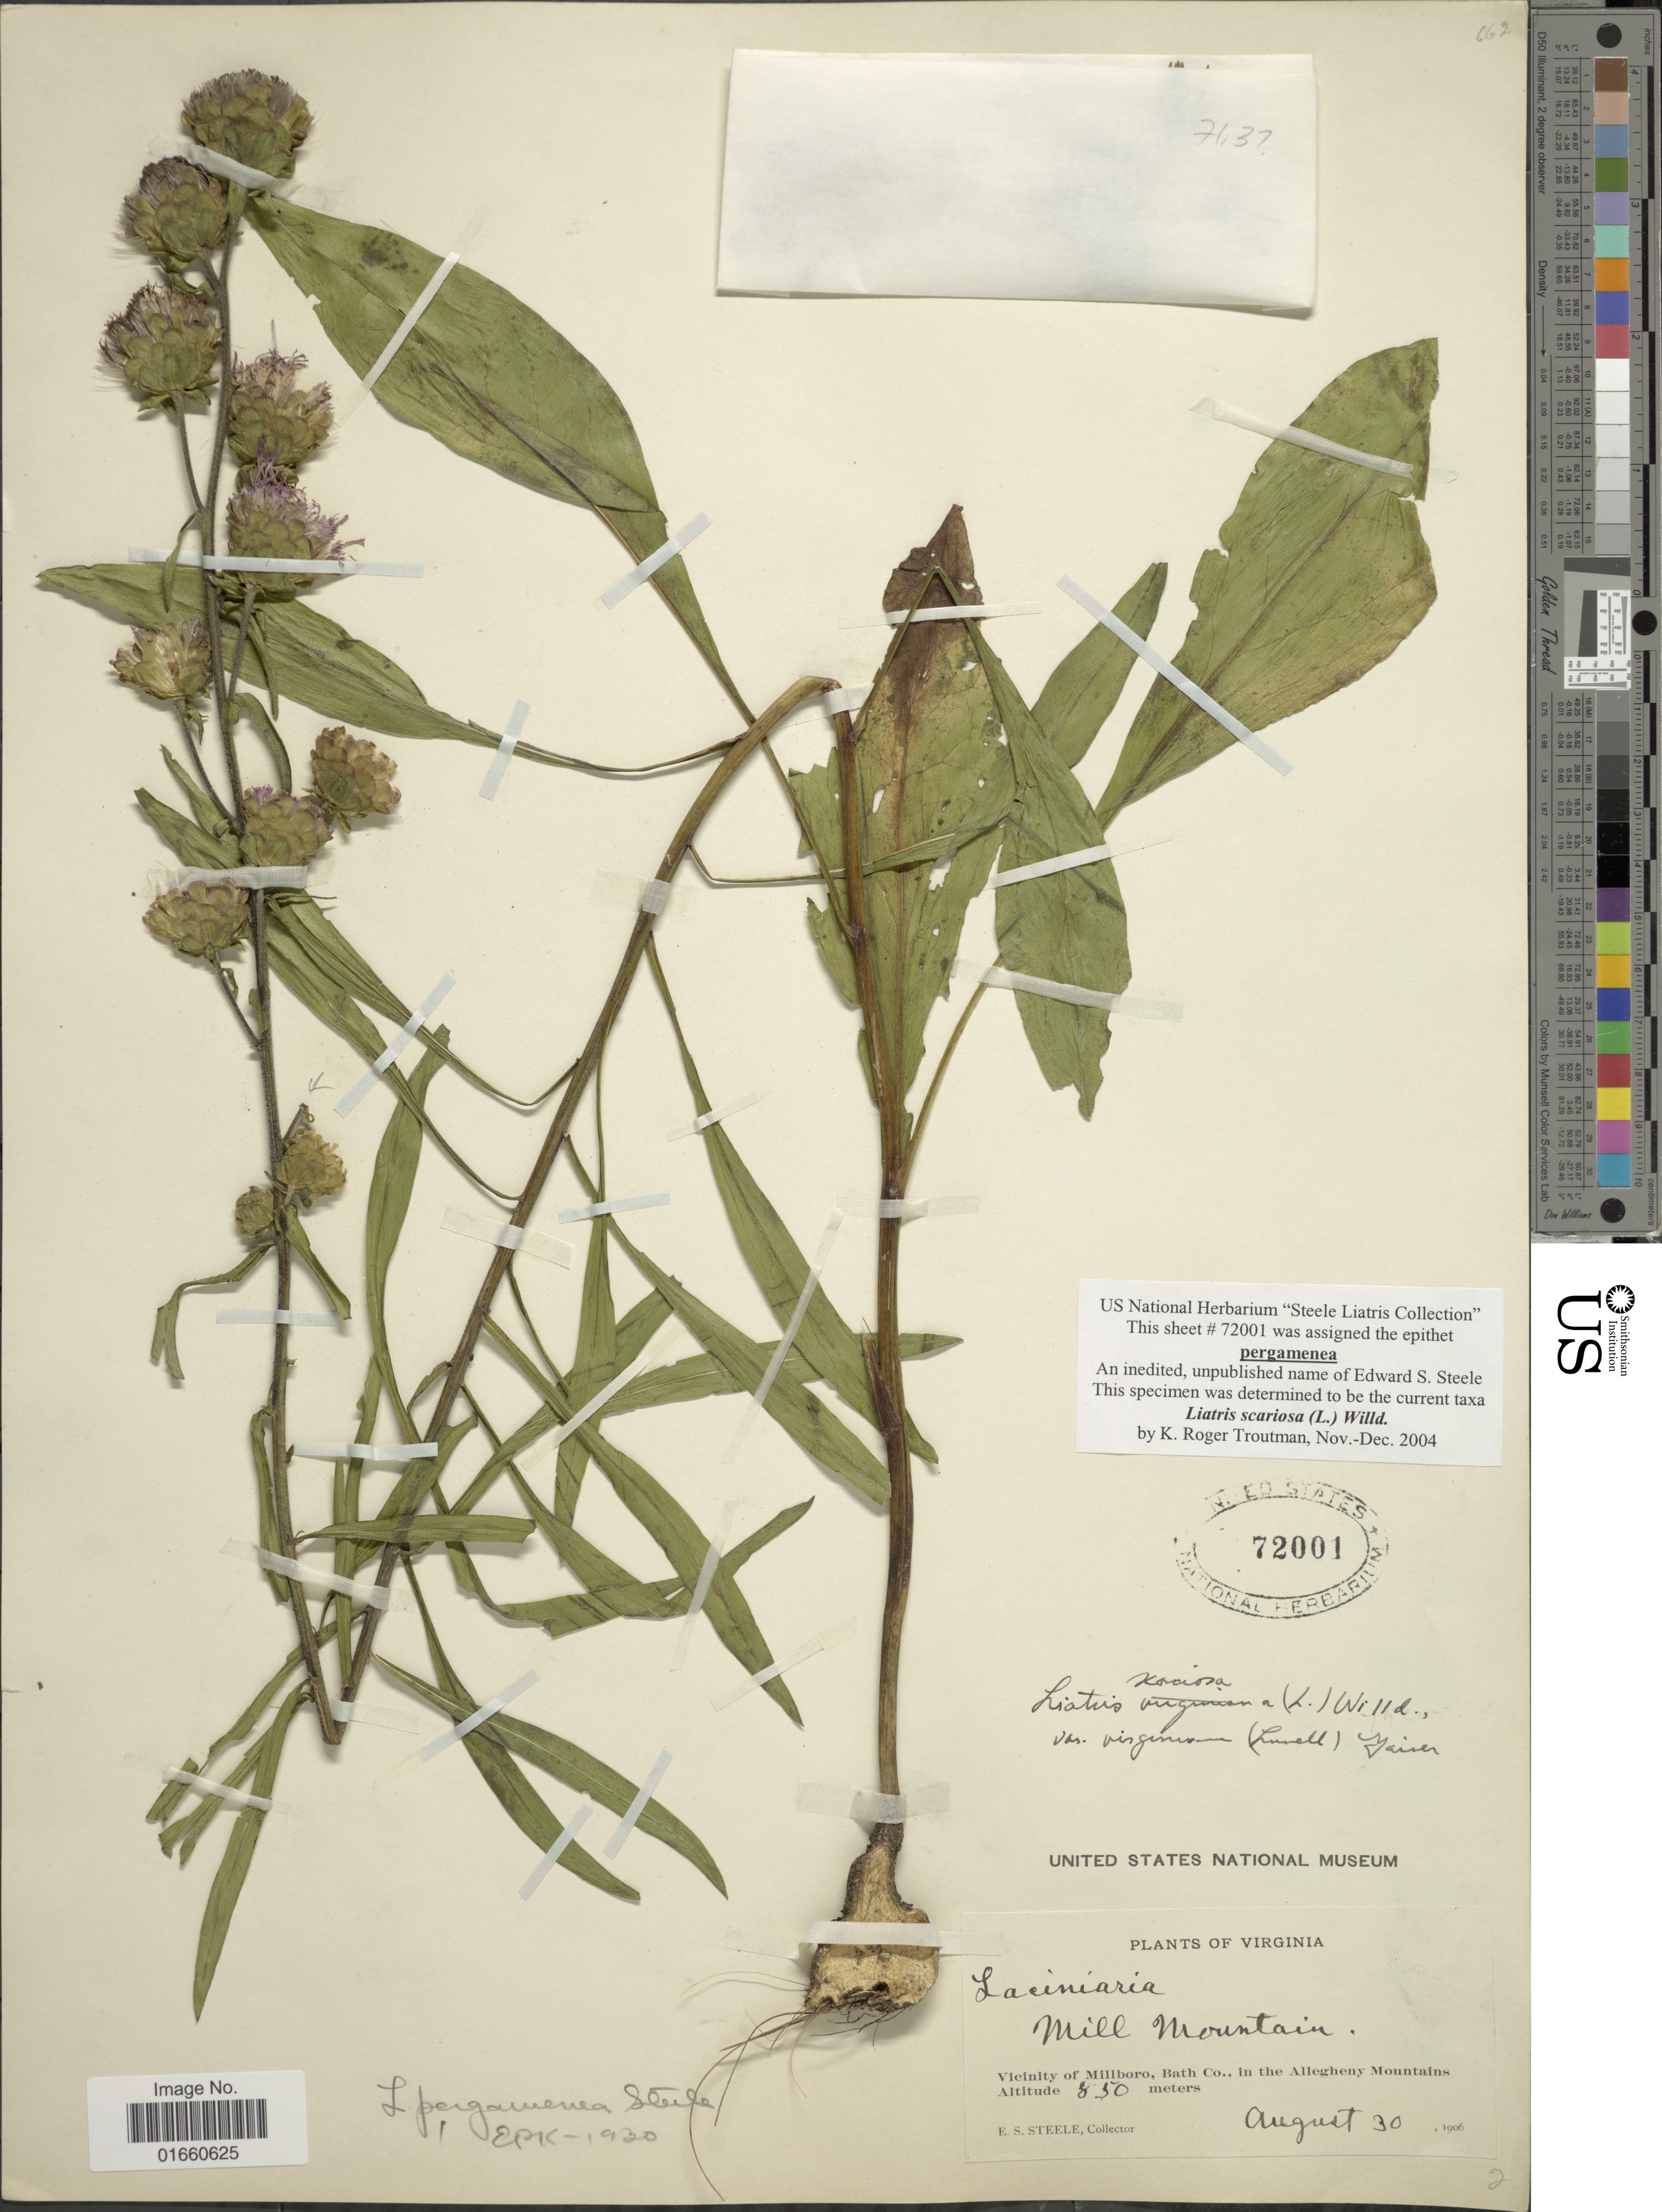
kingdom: Plantae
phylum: Tracheophyta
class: Magnoliopsida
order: Asterales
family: Asteraceae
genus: Liatris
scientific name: Liatris scariosa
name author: (L.) Willd.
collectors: E. Steele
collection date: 1906-08-30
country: United States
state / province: Virginia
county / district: Bath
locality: Mill Mountain, Vicinity of Millboro, Bath Co. in the Allegheny Mountains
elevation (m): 850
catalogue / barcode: US 72001